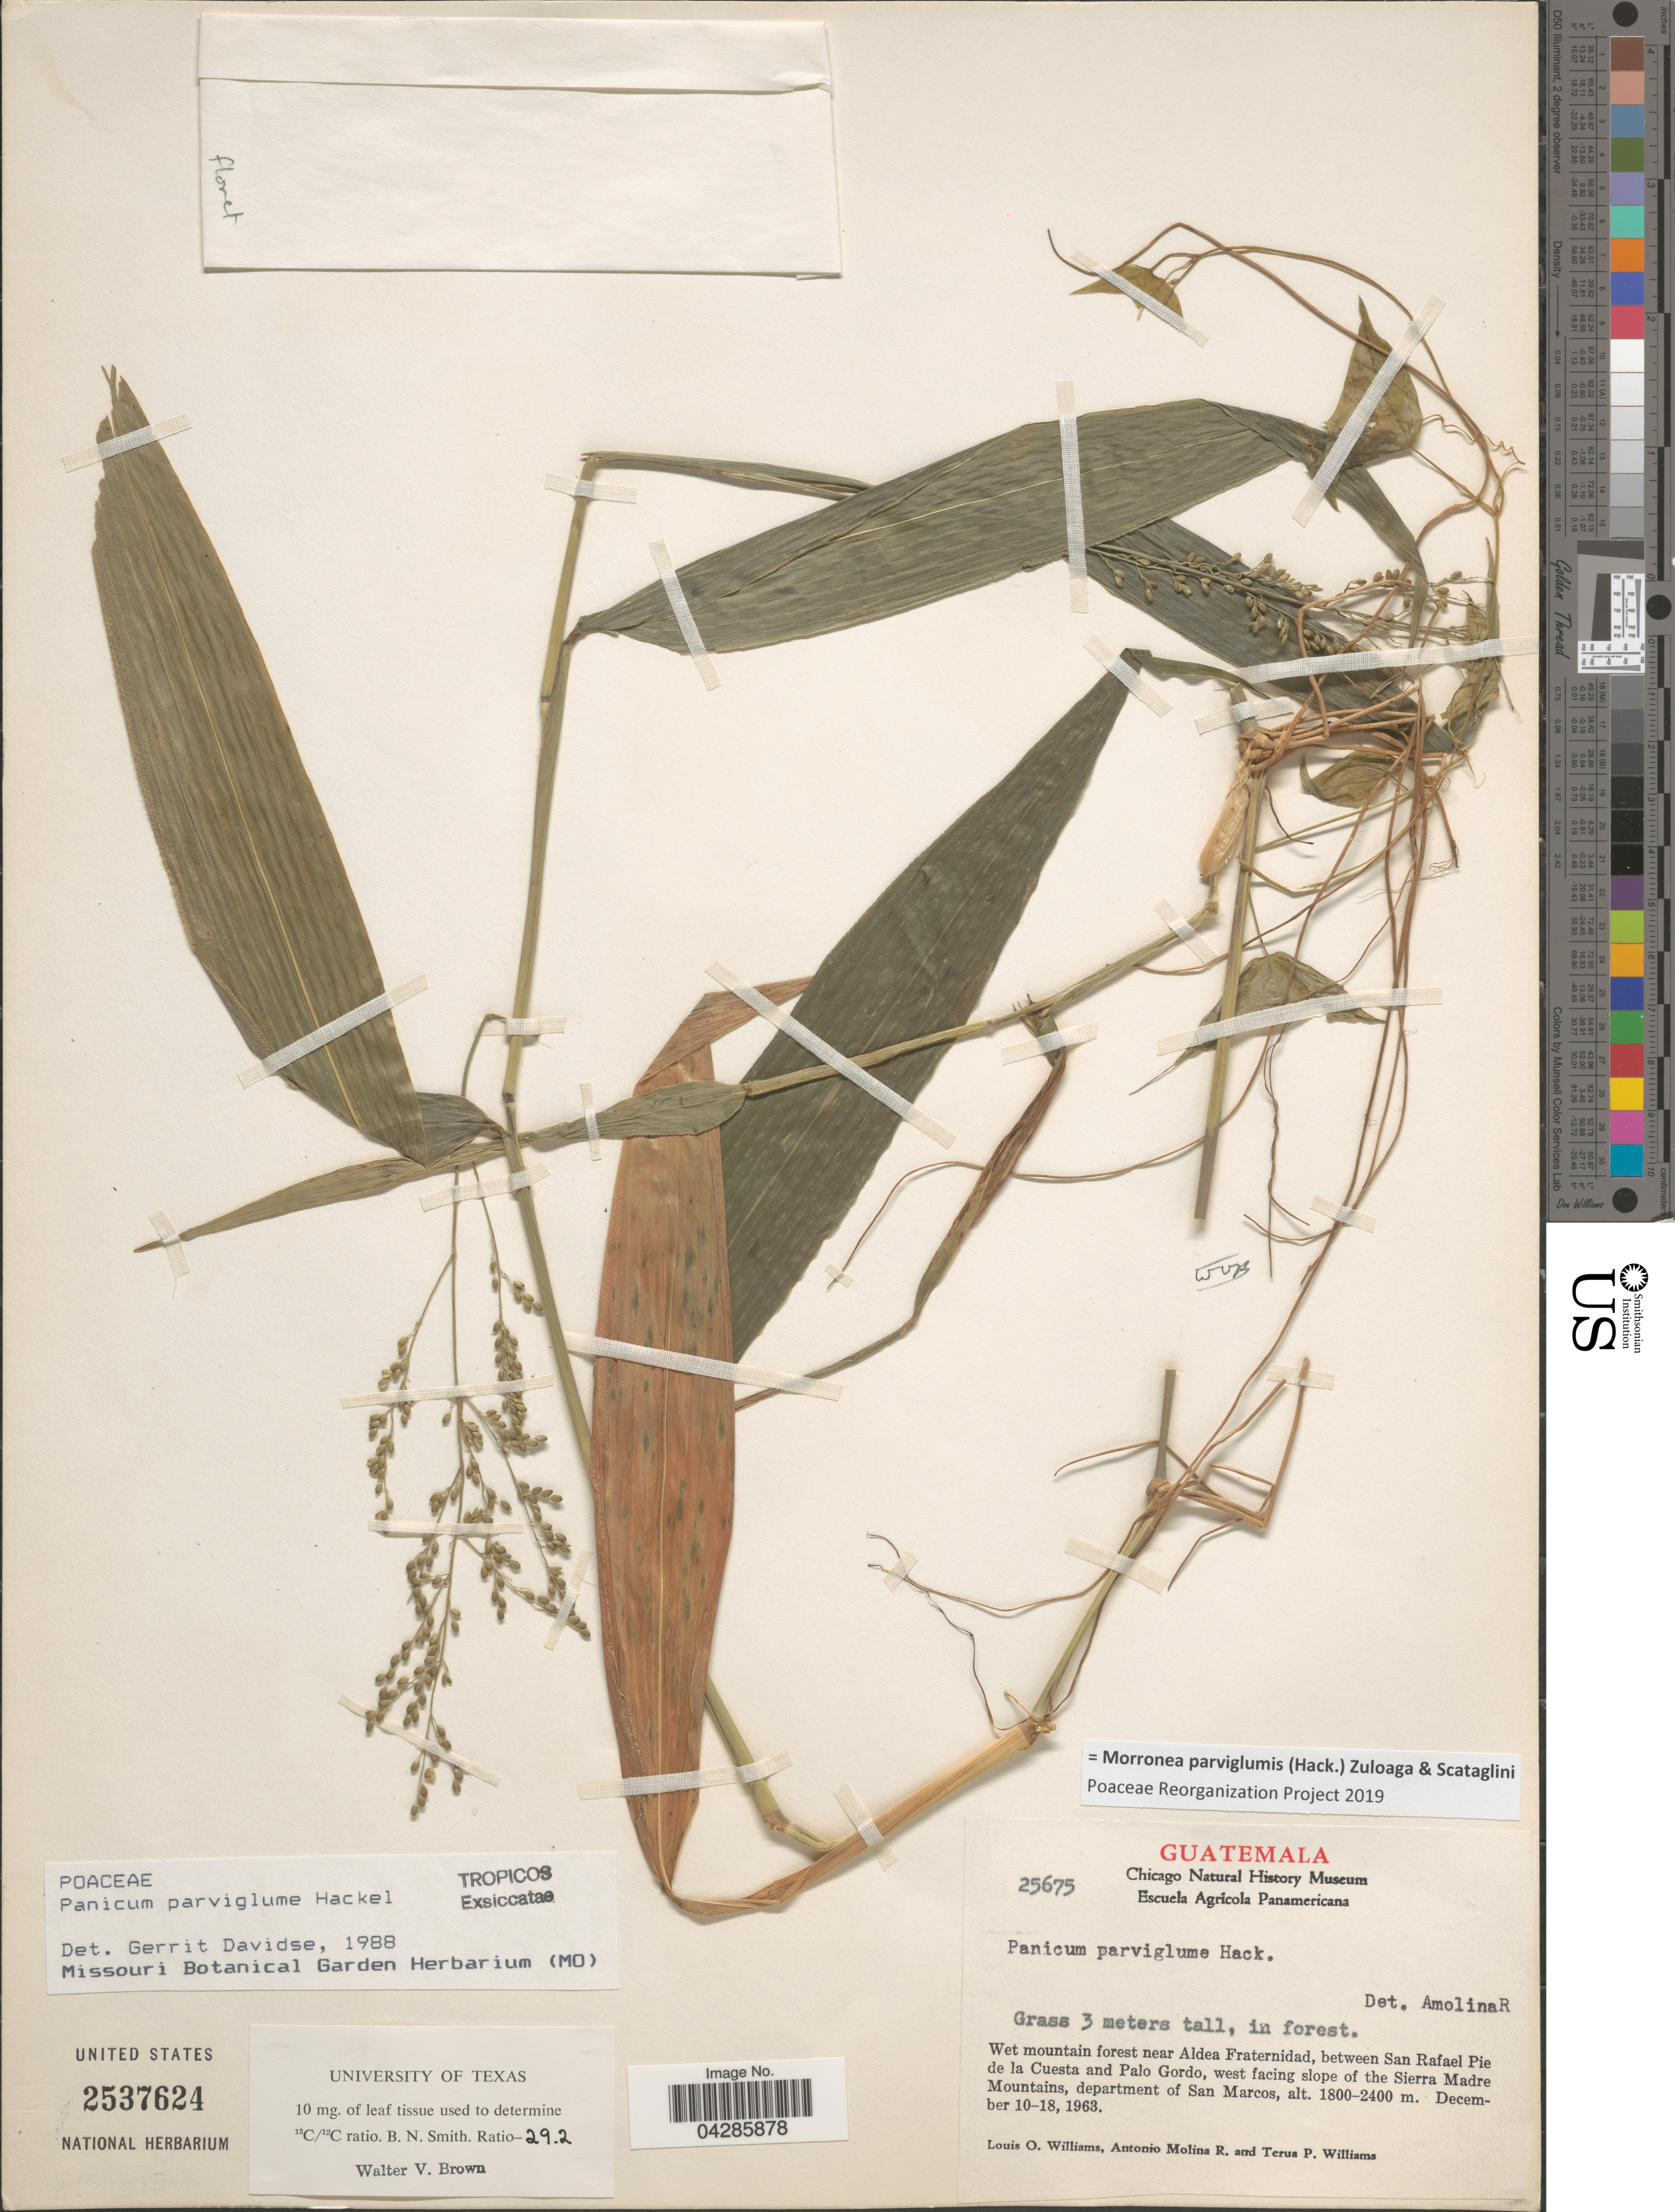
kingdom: Plantae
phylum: Tracheophyta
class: Liliopsida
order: Poales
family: Poaceae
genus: Morronea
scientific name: Morronea parviglumis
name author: (Hack.) Zuloaga & Scataglini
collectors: L. O. Williams, A. Molina R. & T. P. Williams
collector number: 25675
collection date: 1963-12-10/1963-12-18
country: Guatemala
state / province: San Marcos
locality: Wet mountain forest near Aldea Fraternidad, between San Rafael Pie de la Cuesta and Palo Gordo, west facing slope of the Sierra Madre Mountains, department of San Marcos.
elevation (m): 1800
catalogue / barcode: US 2537624